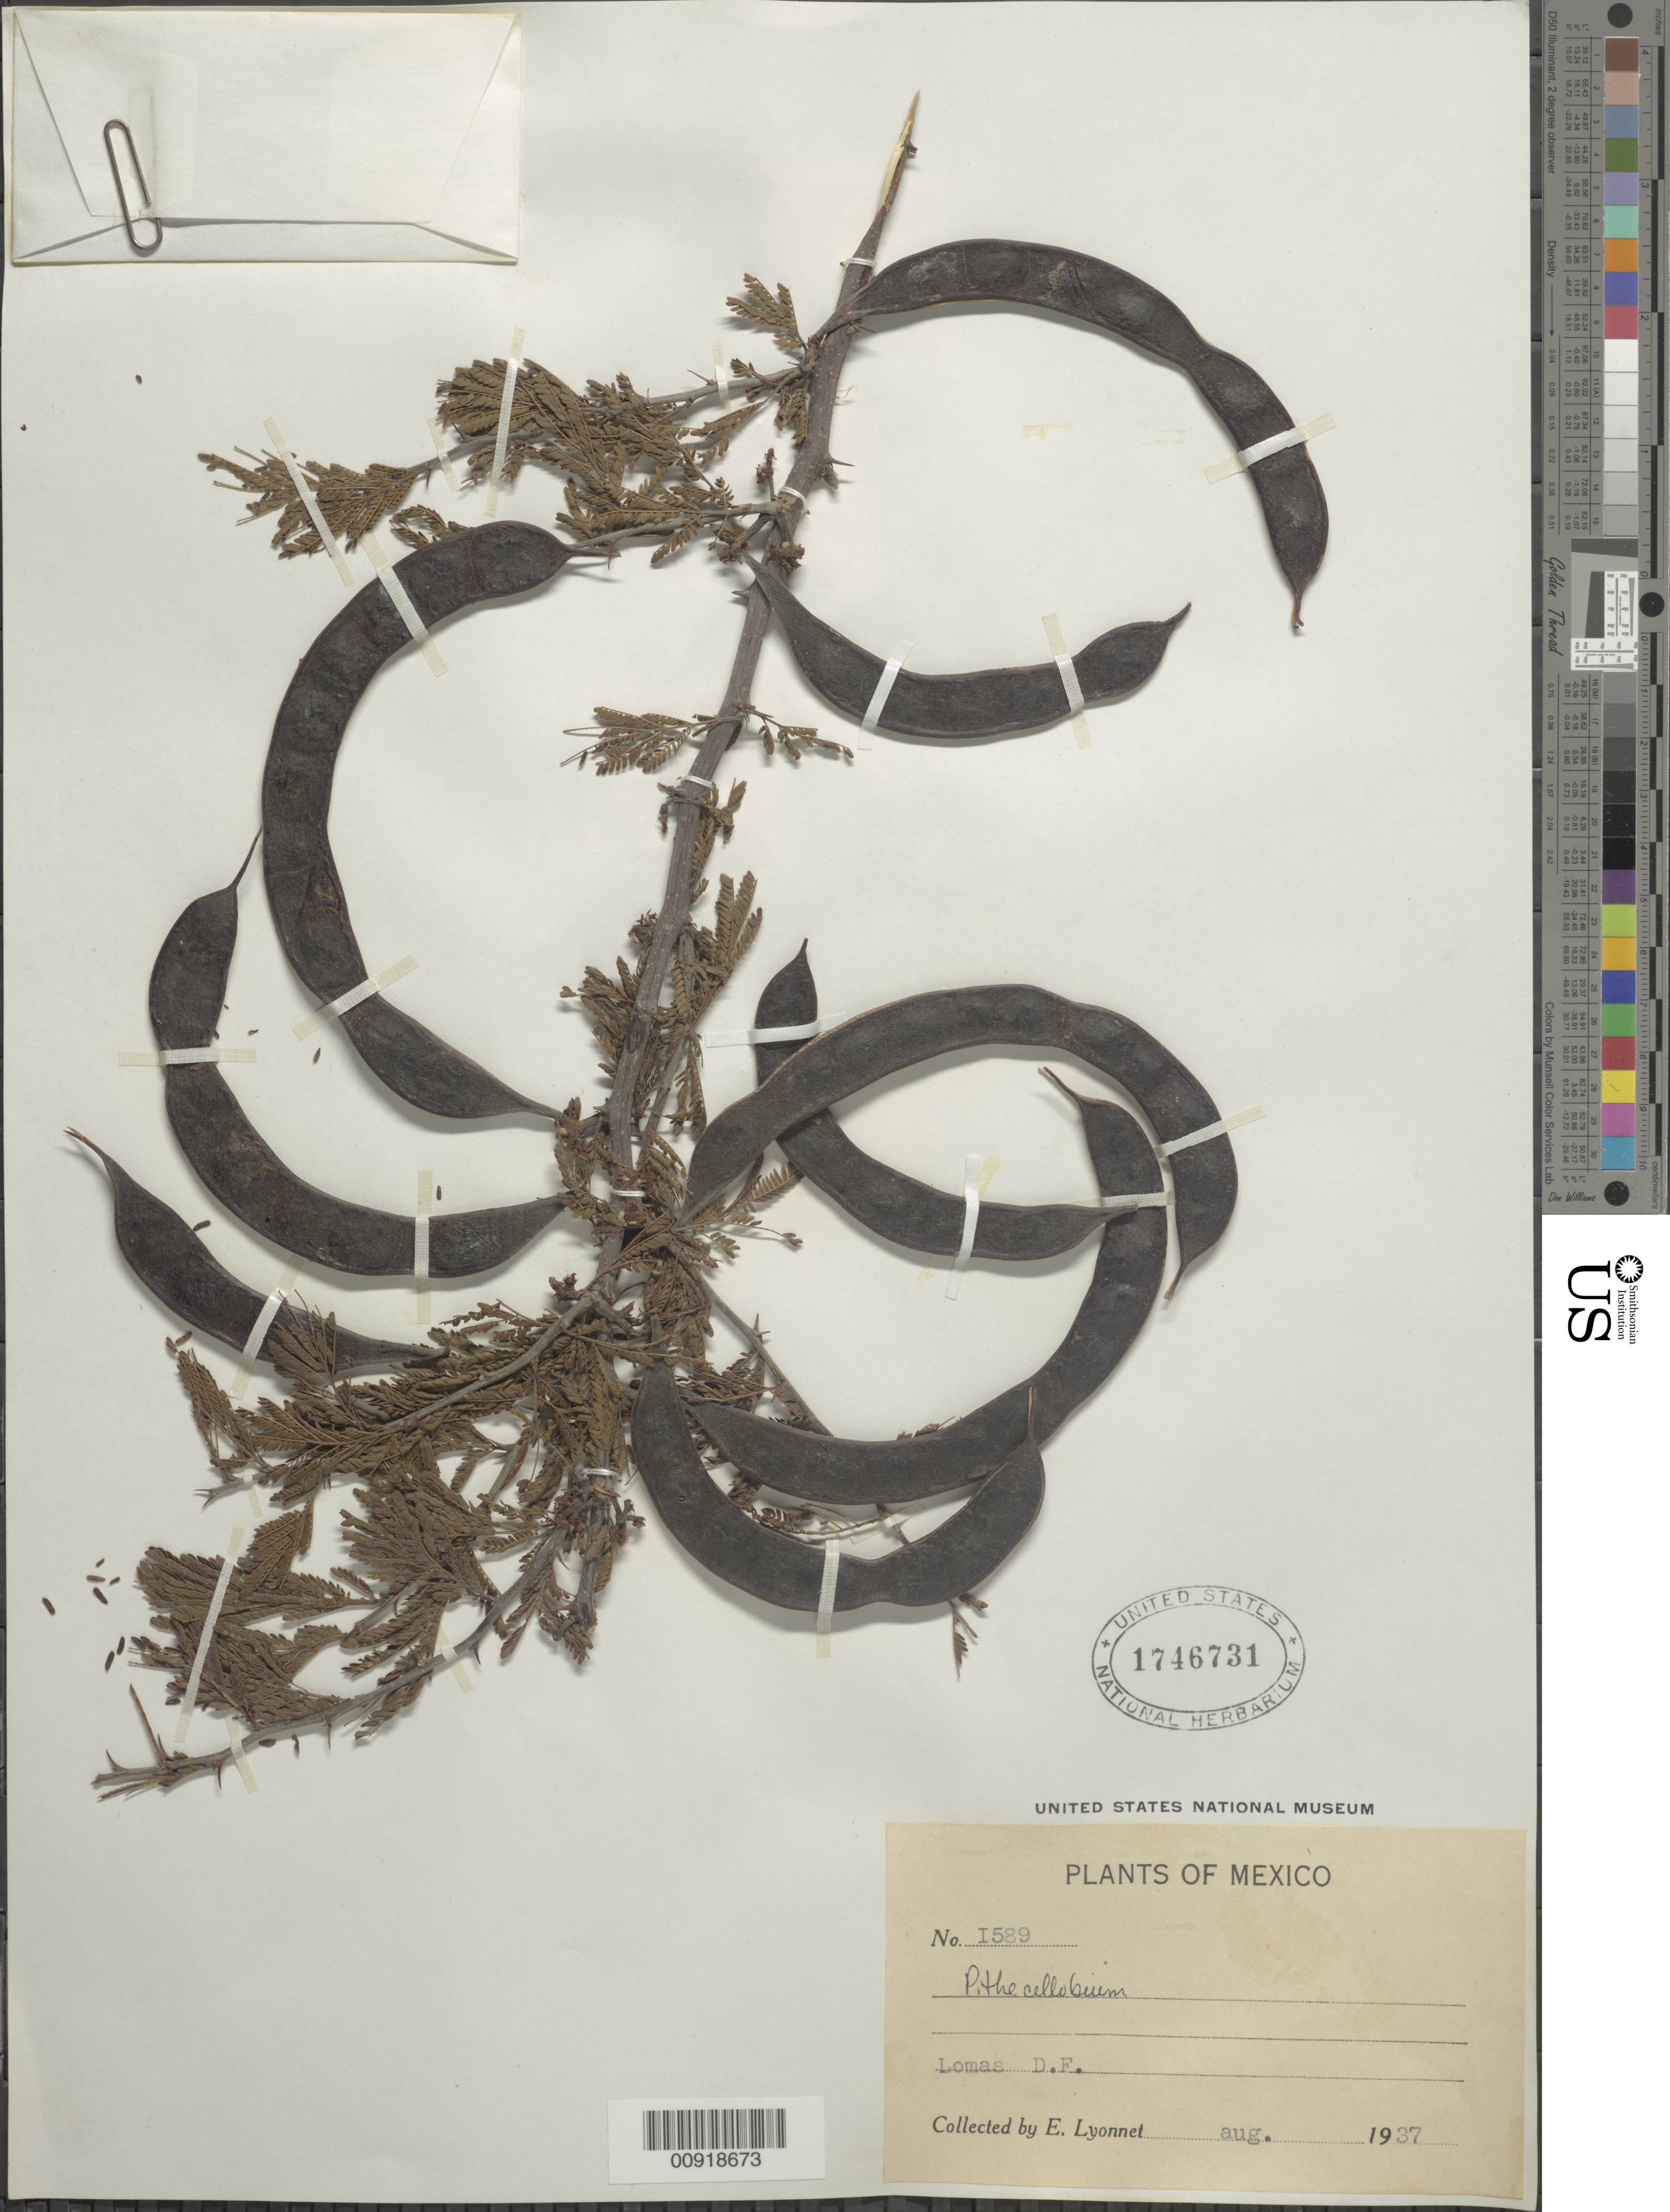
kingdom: Plantae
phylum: Tracheophyta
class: Magnoliopsida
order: Fabales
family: Fabaceae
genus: Pithecellobium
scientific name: Pithecellobium sp.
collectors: Bro. E. Lyonnet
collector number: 1589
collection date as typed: Aug 1937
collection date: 1937-08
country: Mexico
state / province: Distrito Federal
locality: Lomas, D.F.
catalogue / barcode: US 1746731